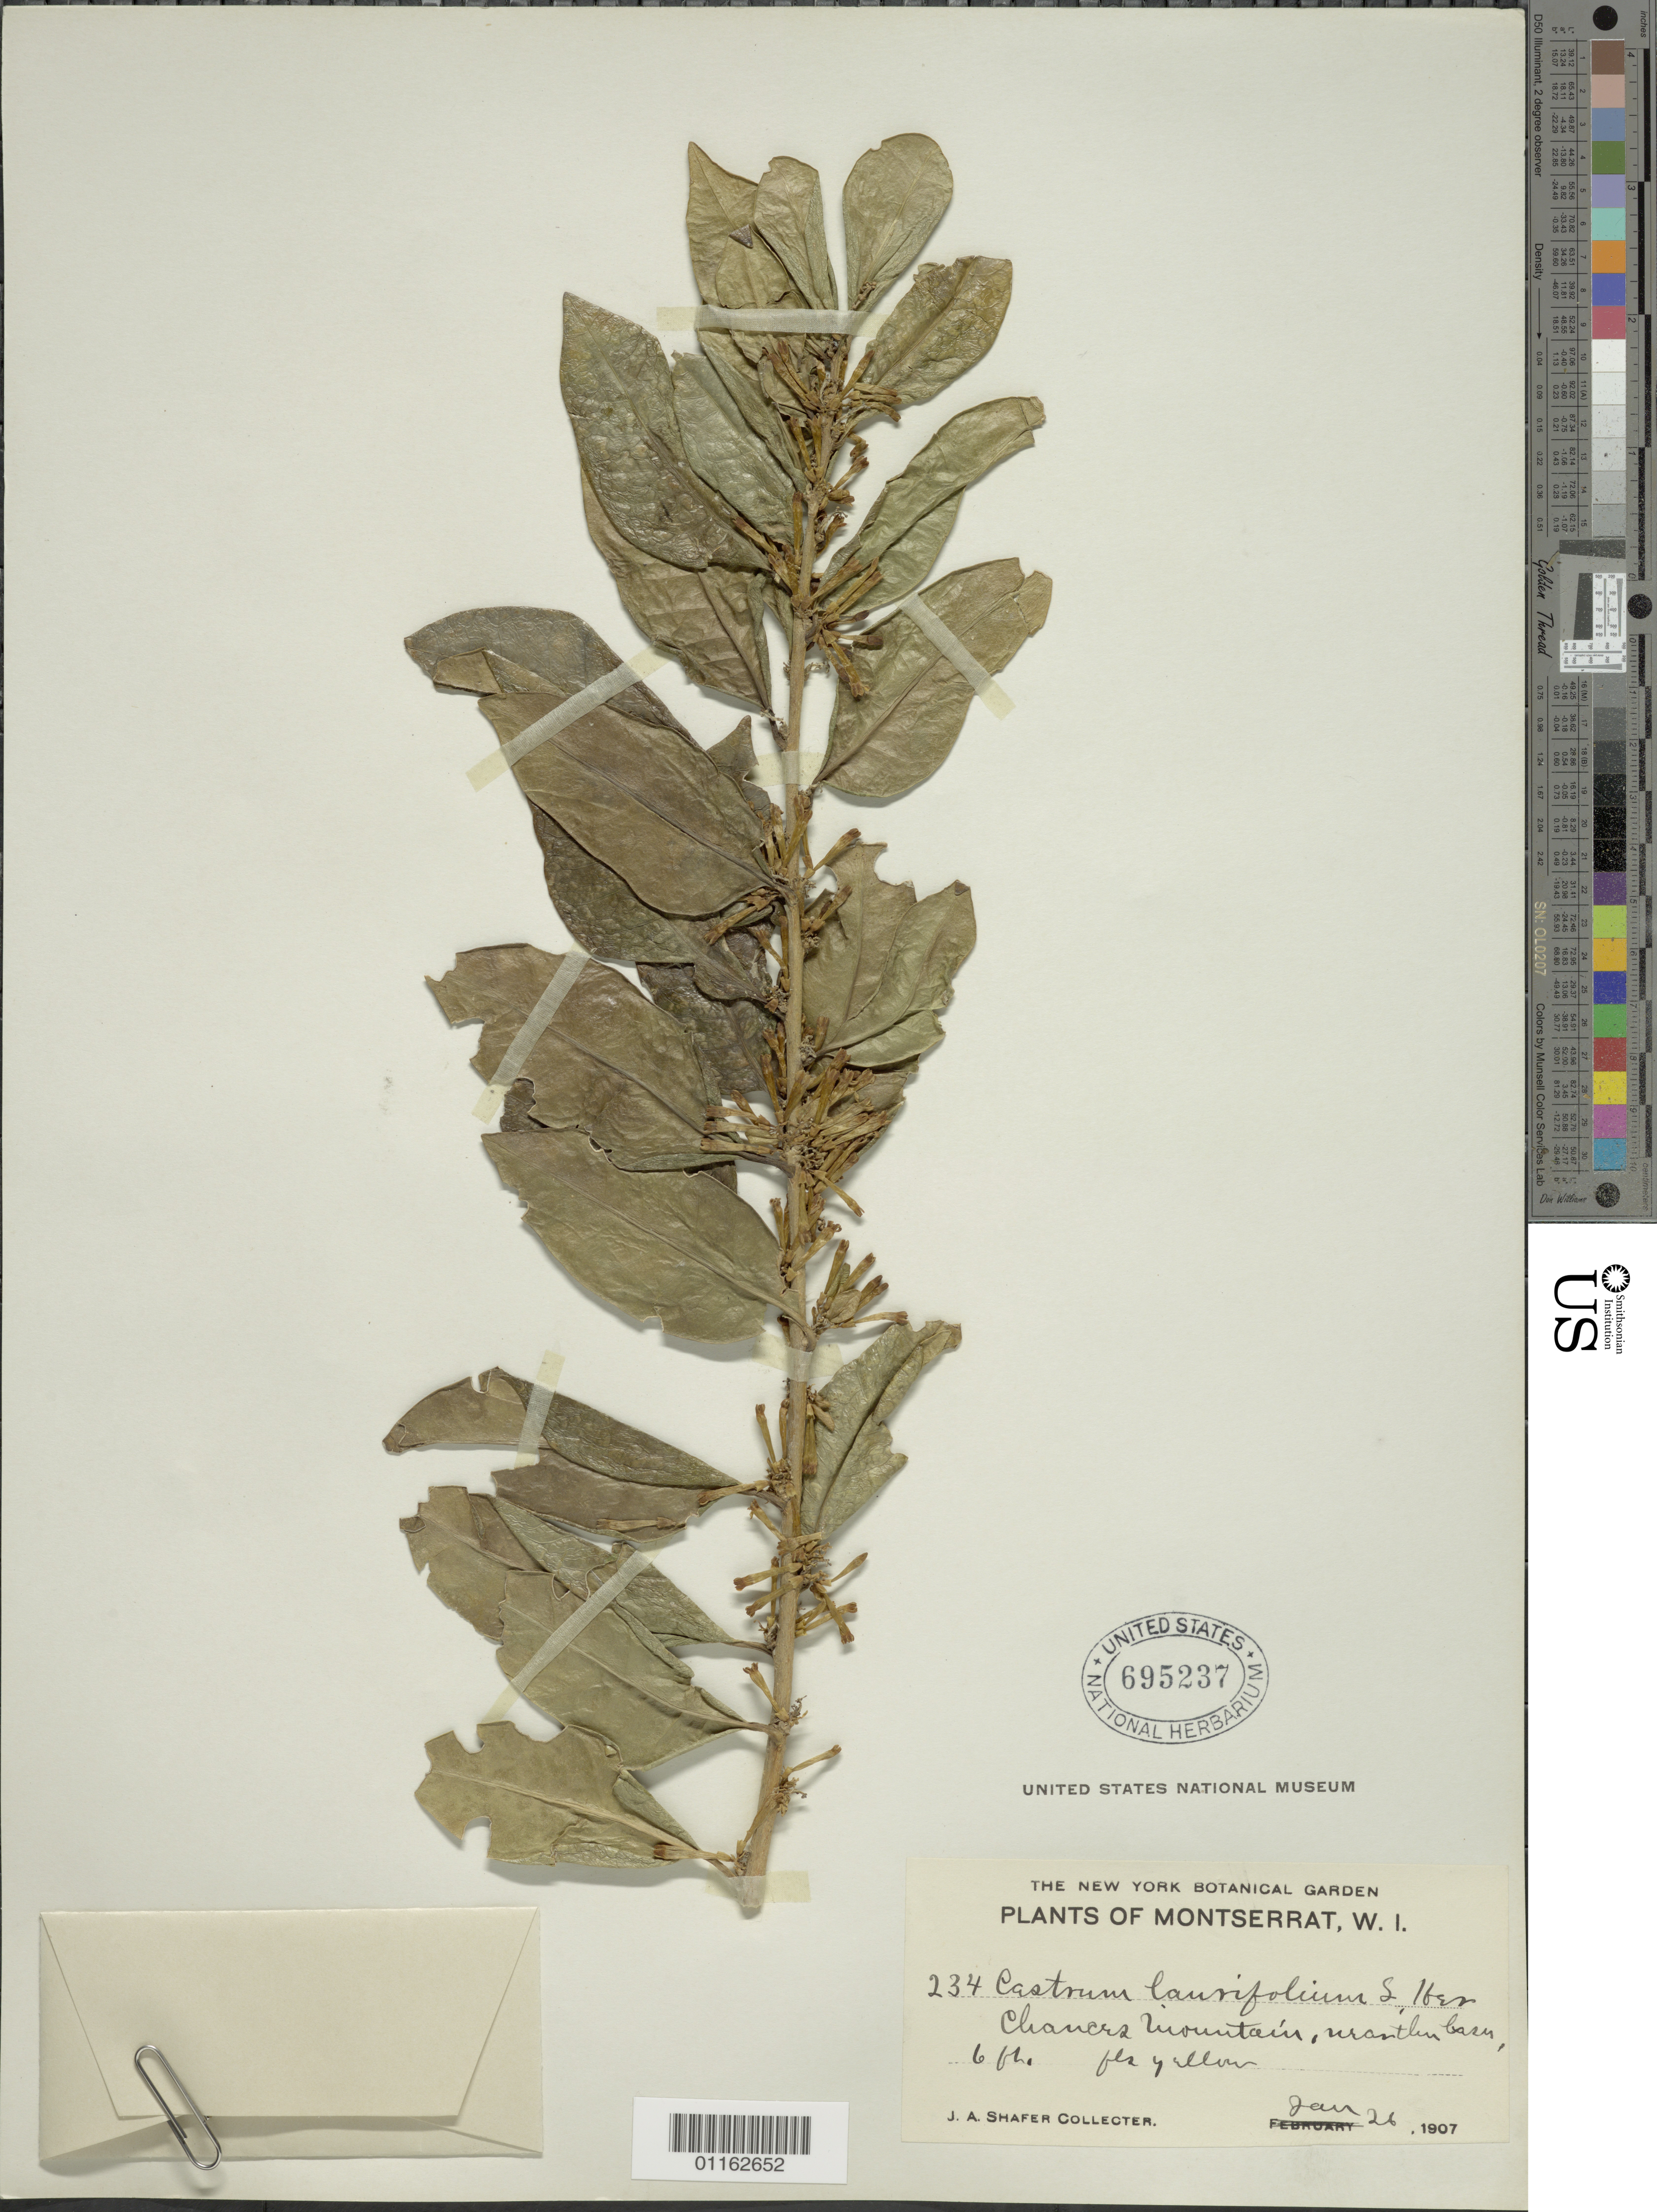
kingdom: Plantae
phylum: Tracheophyta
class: Magnoliopsida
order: Solanales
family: Solanaceae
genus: Cestrum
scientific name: Cestrum laurifolium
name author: L'Hér.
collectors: J. A. Shafer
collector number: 234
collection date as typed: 26 Jan 1907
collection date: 1907-01-26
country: Montserrat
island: Montserrat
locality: Chancers Mountain, N barn.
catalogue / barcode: US 695237